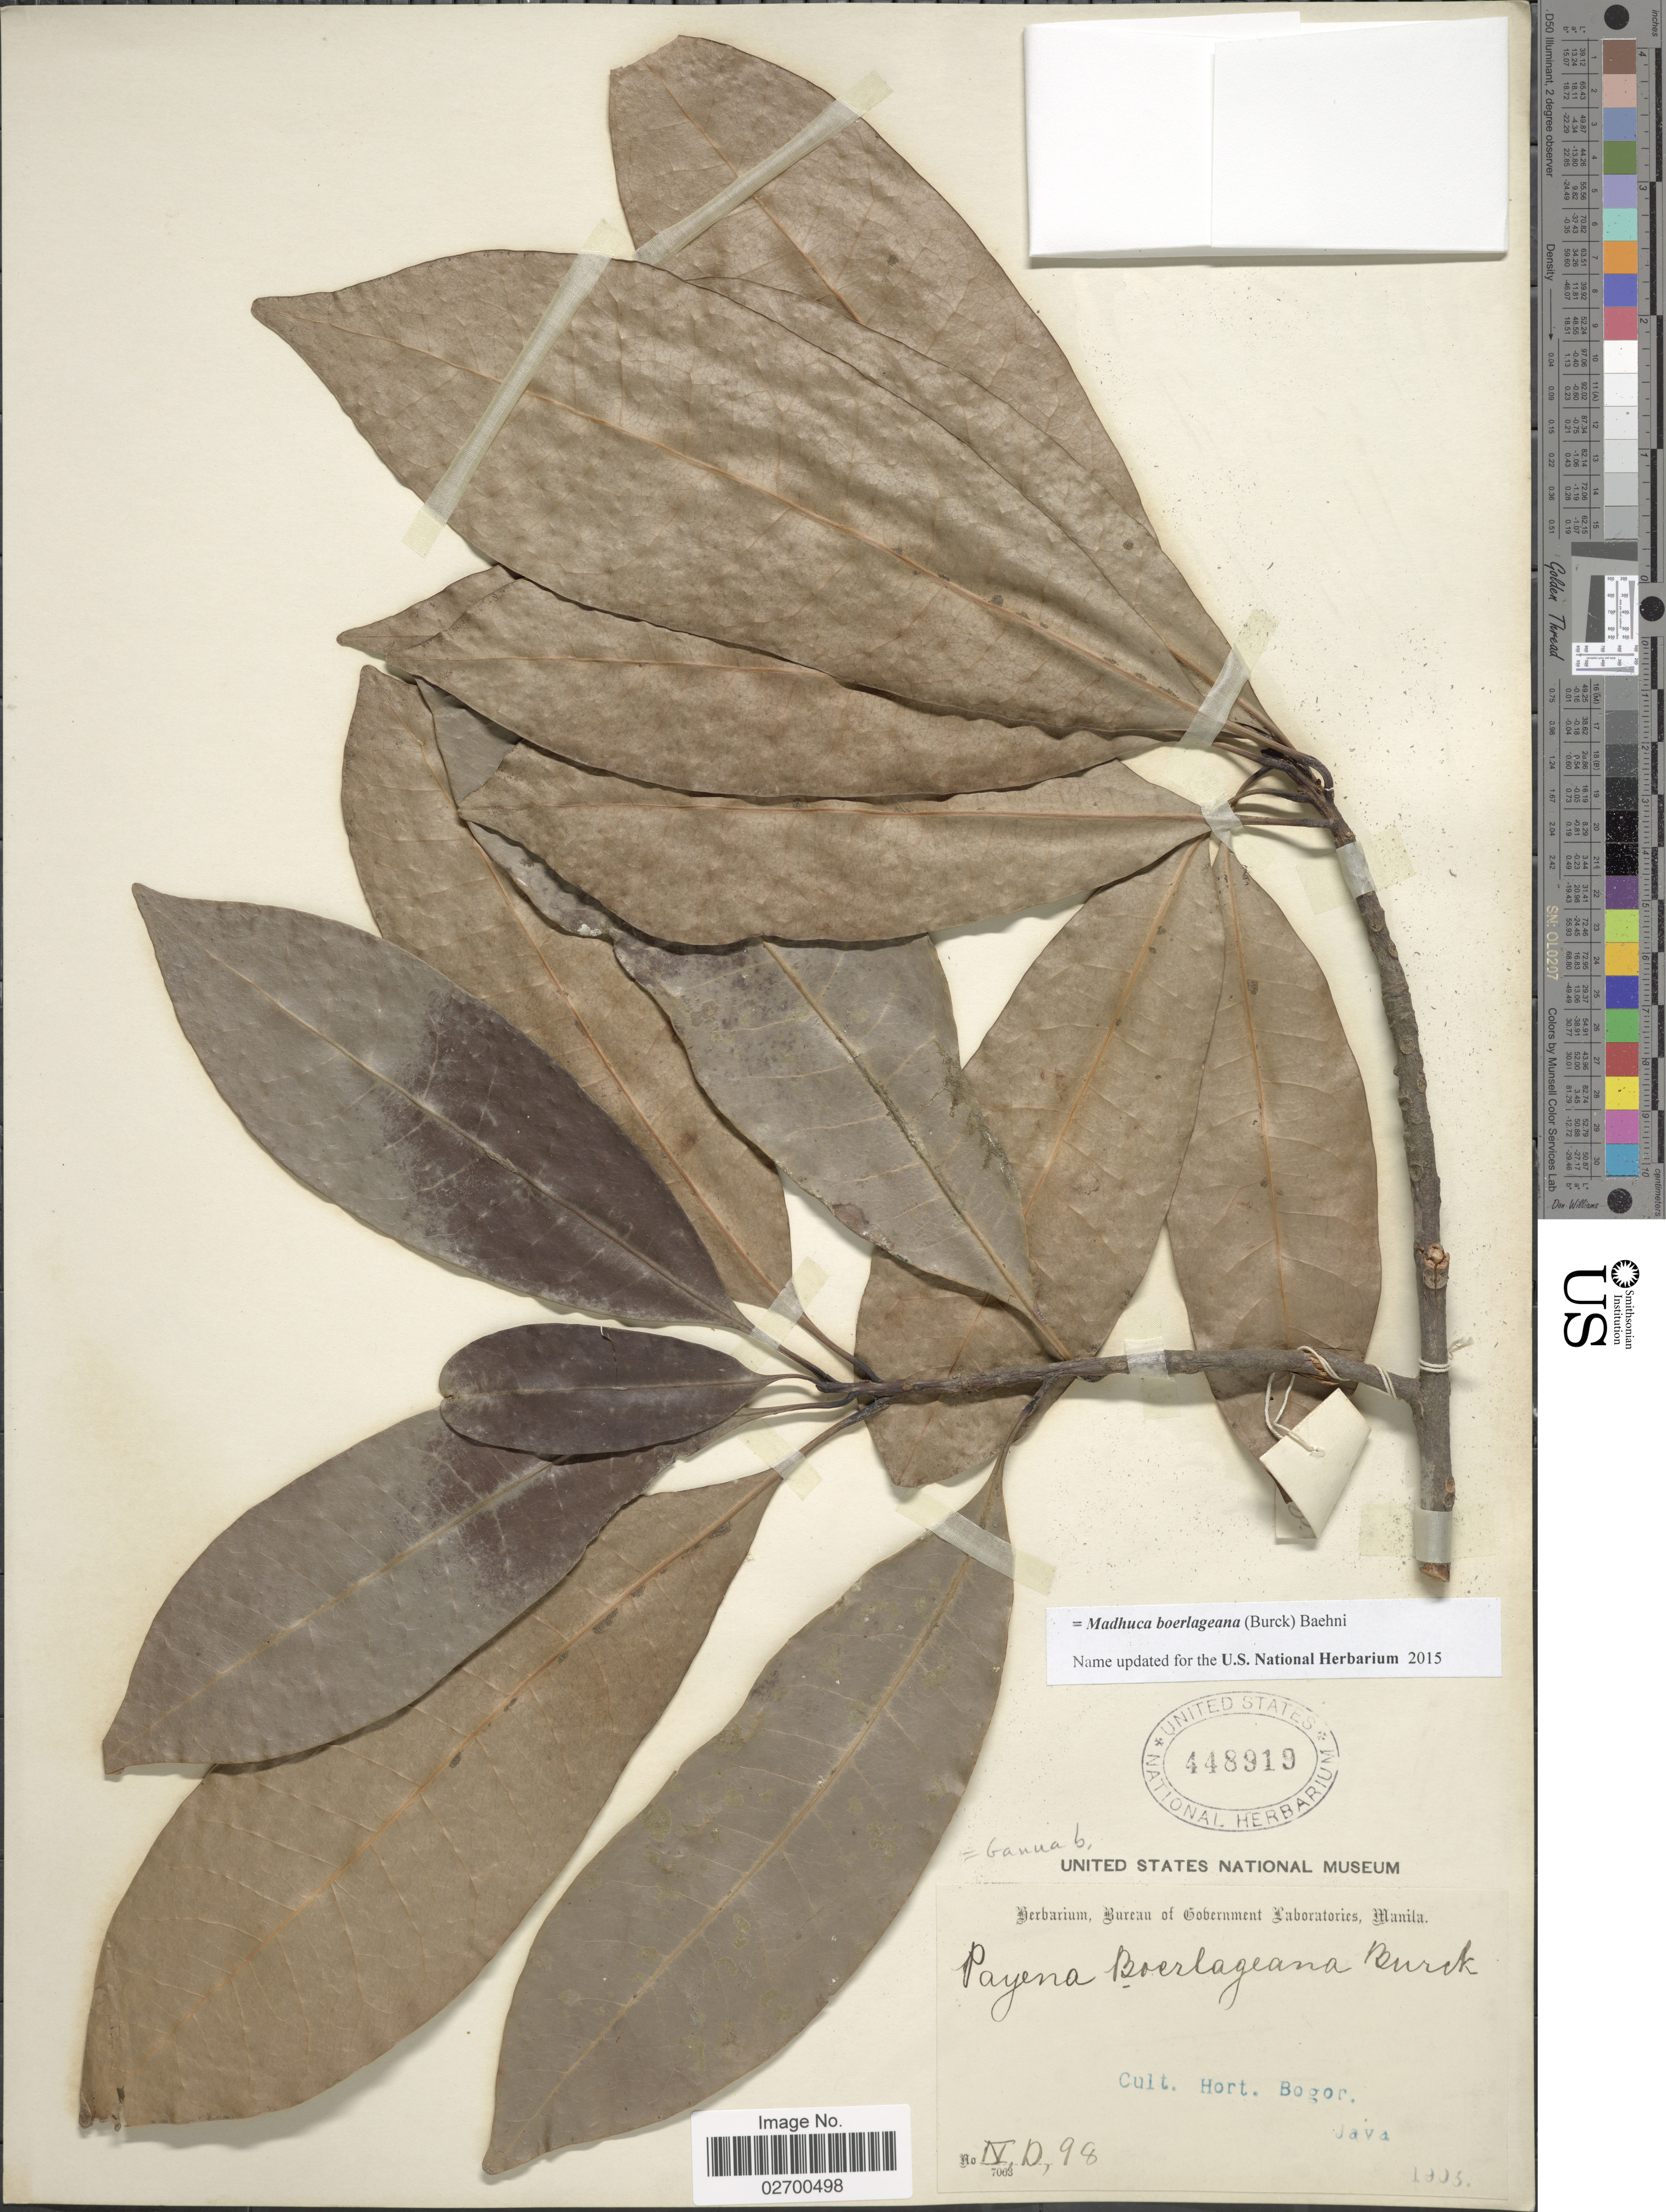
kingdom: Plantae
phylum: Tracheophyta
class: Magnoliopsida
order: Ericales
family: Sapotaceae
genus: Madhuca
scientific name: Madhuca boerlageana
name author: (Burck) Baehni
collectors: Ex herb. Bureau of Government Laboratories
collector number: IV, D, 98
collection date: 1903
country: Indonesia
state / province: Java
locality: Cult. Hort. Bogor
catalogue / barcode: US 448919